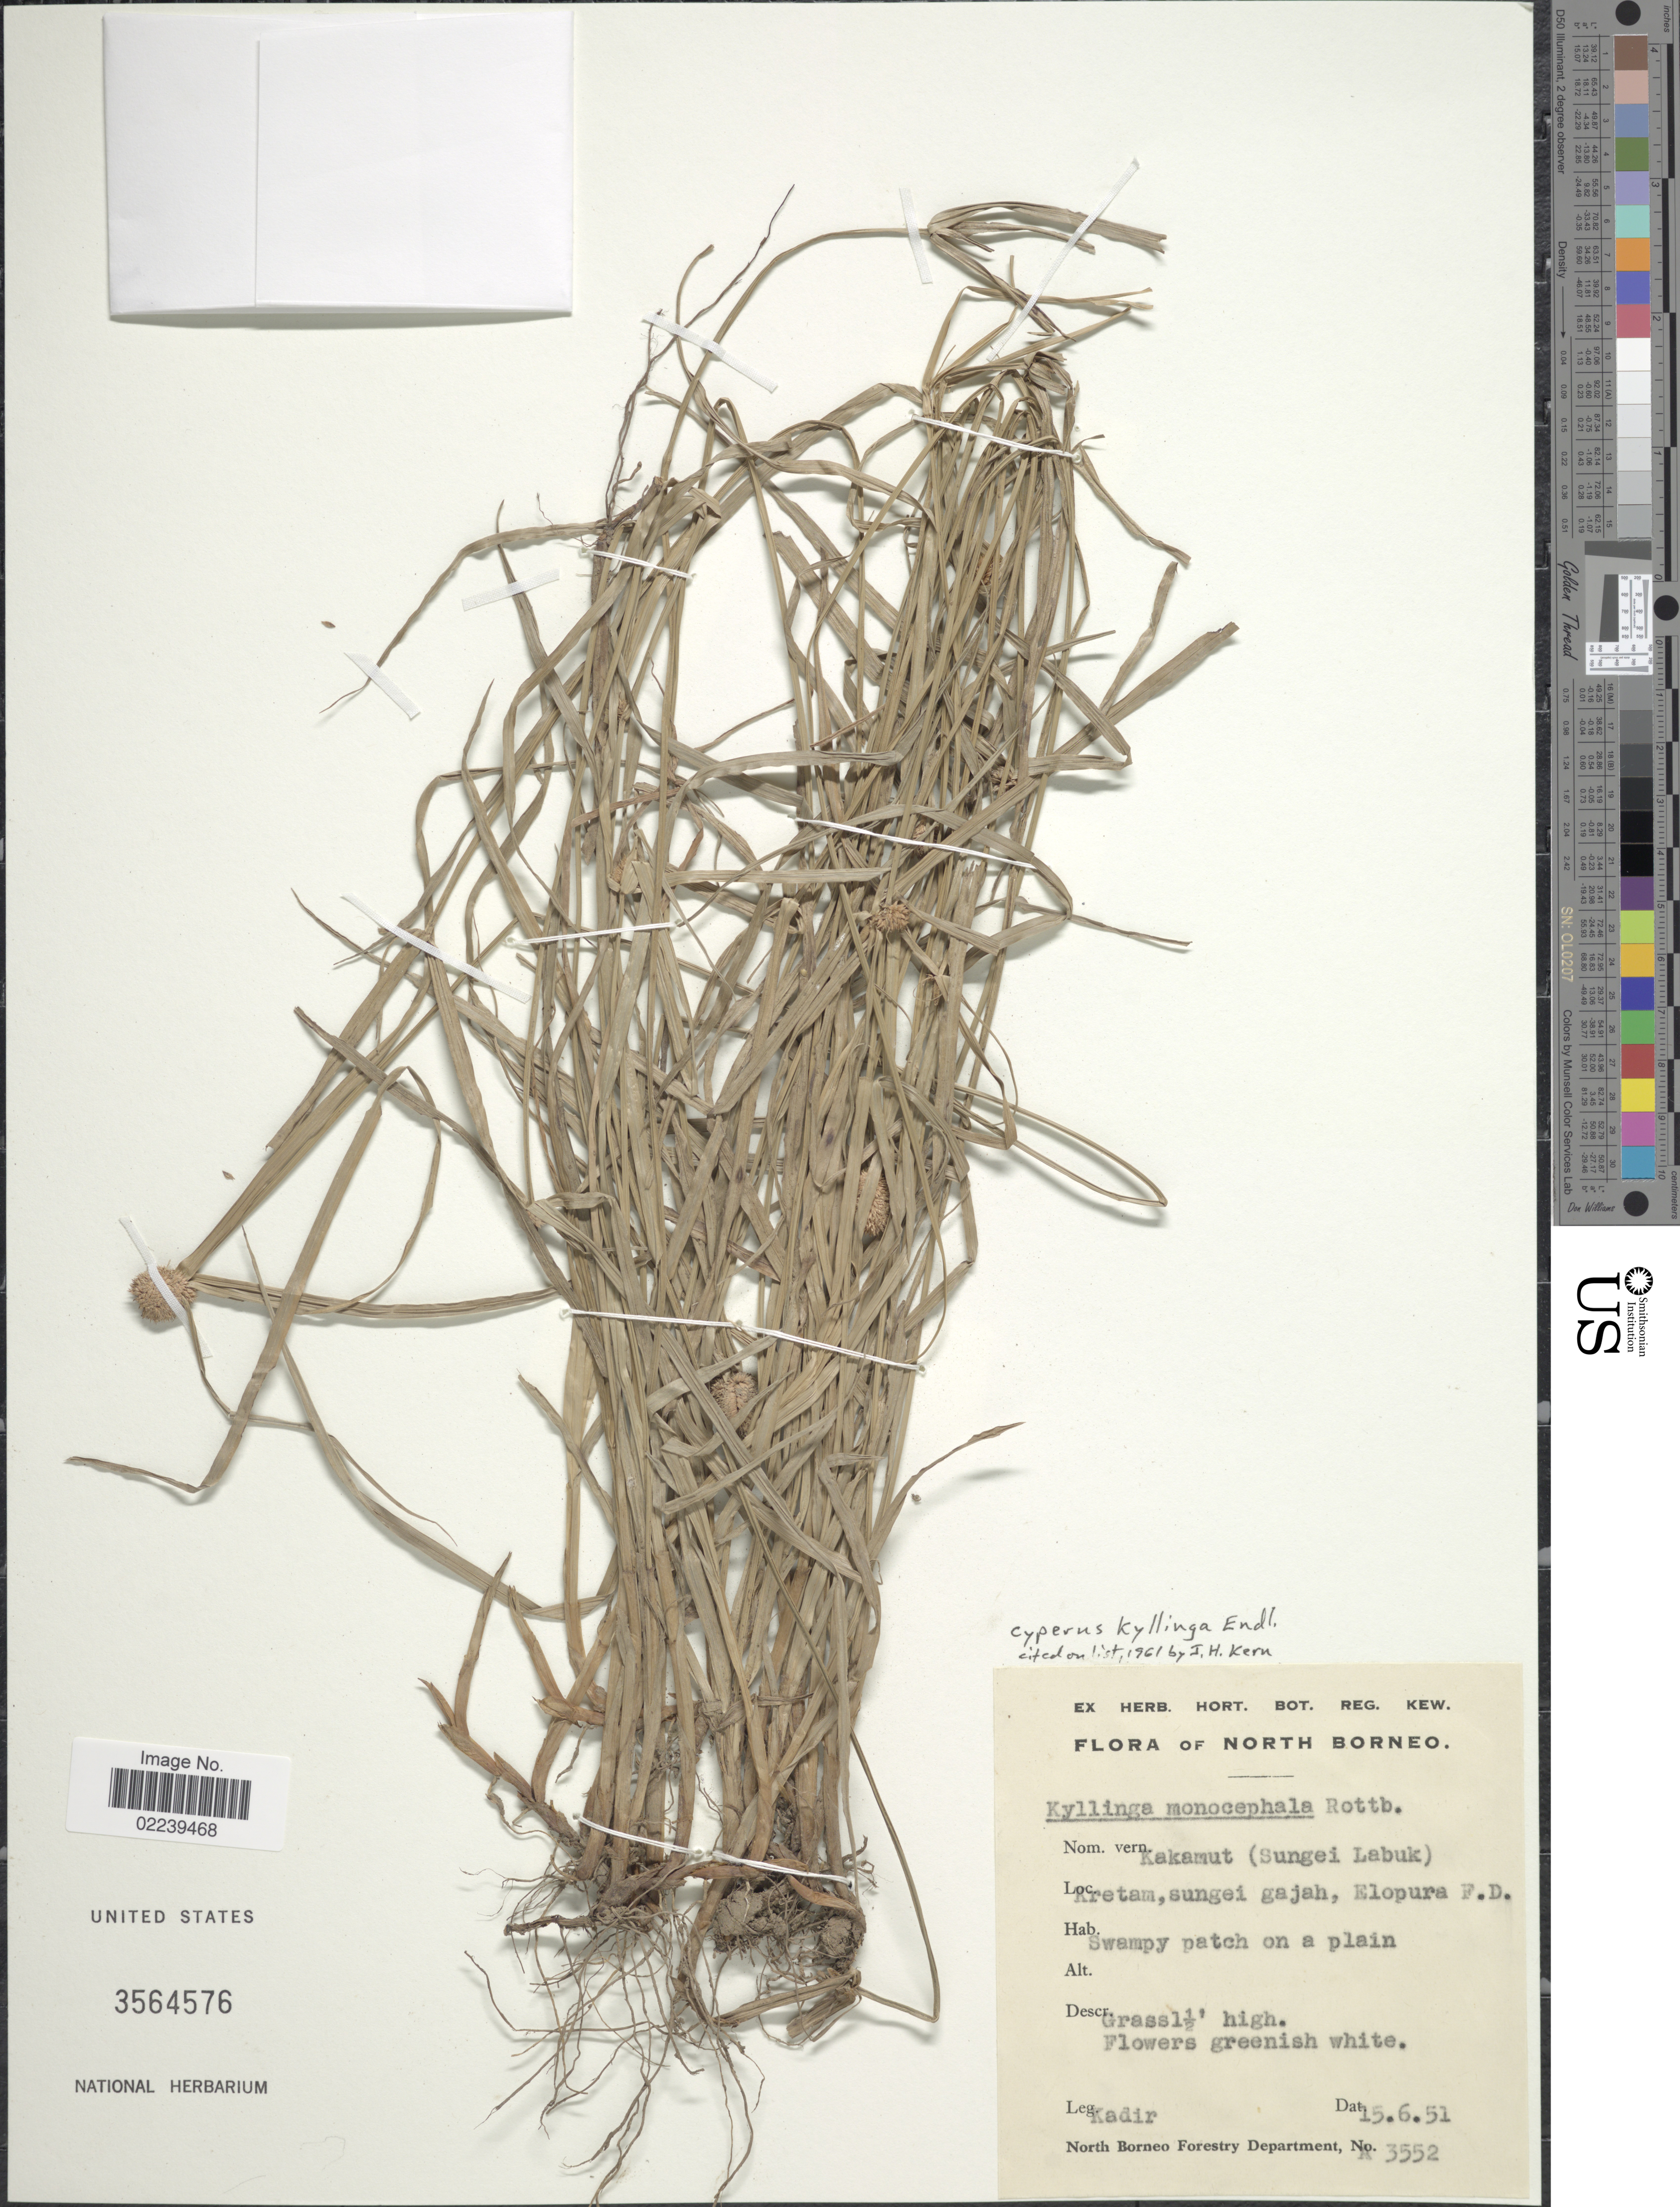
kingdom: Plantae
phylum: Tracheophyta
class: Liliopsida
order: Poales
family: Cyperaceae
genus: Cyperus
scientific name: Cyperus mindorensis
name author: (Steud.) Huygh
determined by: Strong, M. T., (US), Smithsonian Institution - National Museum of Natural History (UNITED STATES)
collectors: -. Kadir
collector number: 3552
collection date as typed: Transcribed d/m/y: 15/6/51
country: Malaysia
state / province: Sabah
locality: North Borneo, Kretam, Sungei gajah, Elopura F.D.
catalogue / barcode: US 3564576